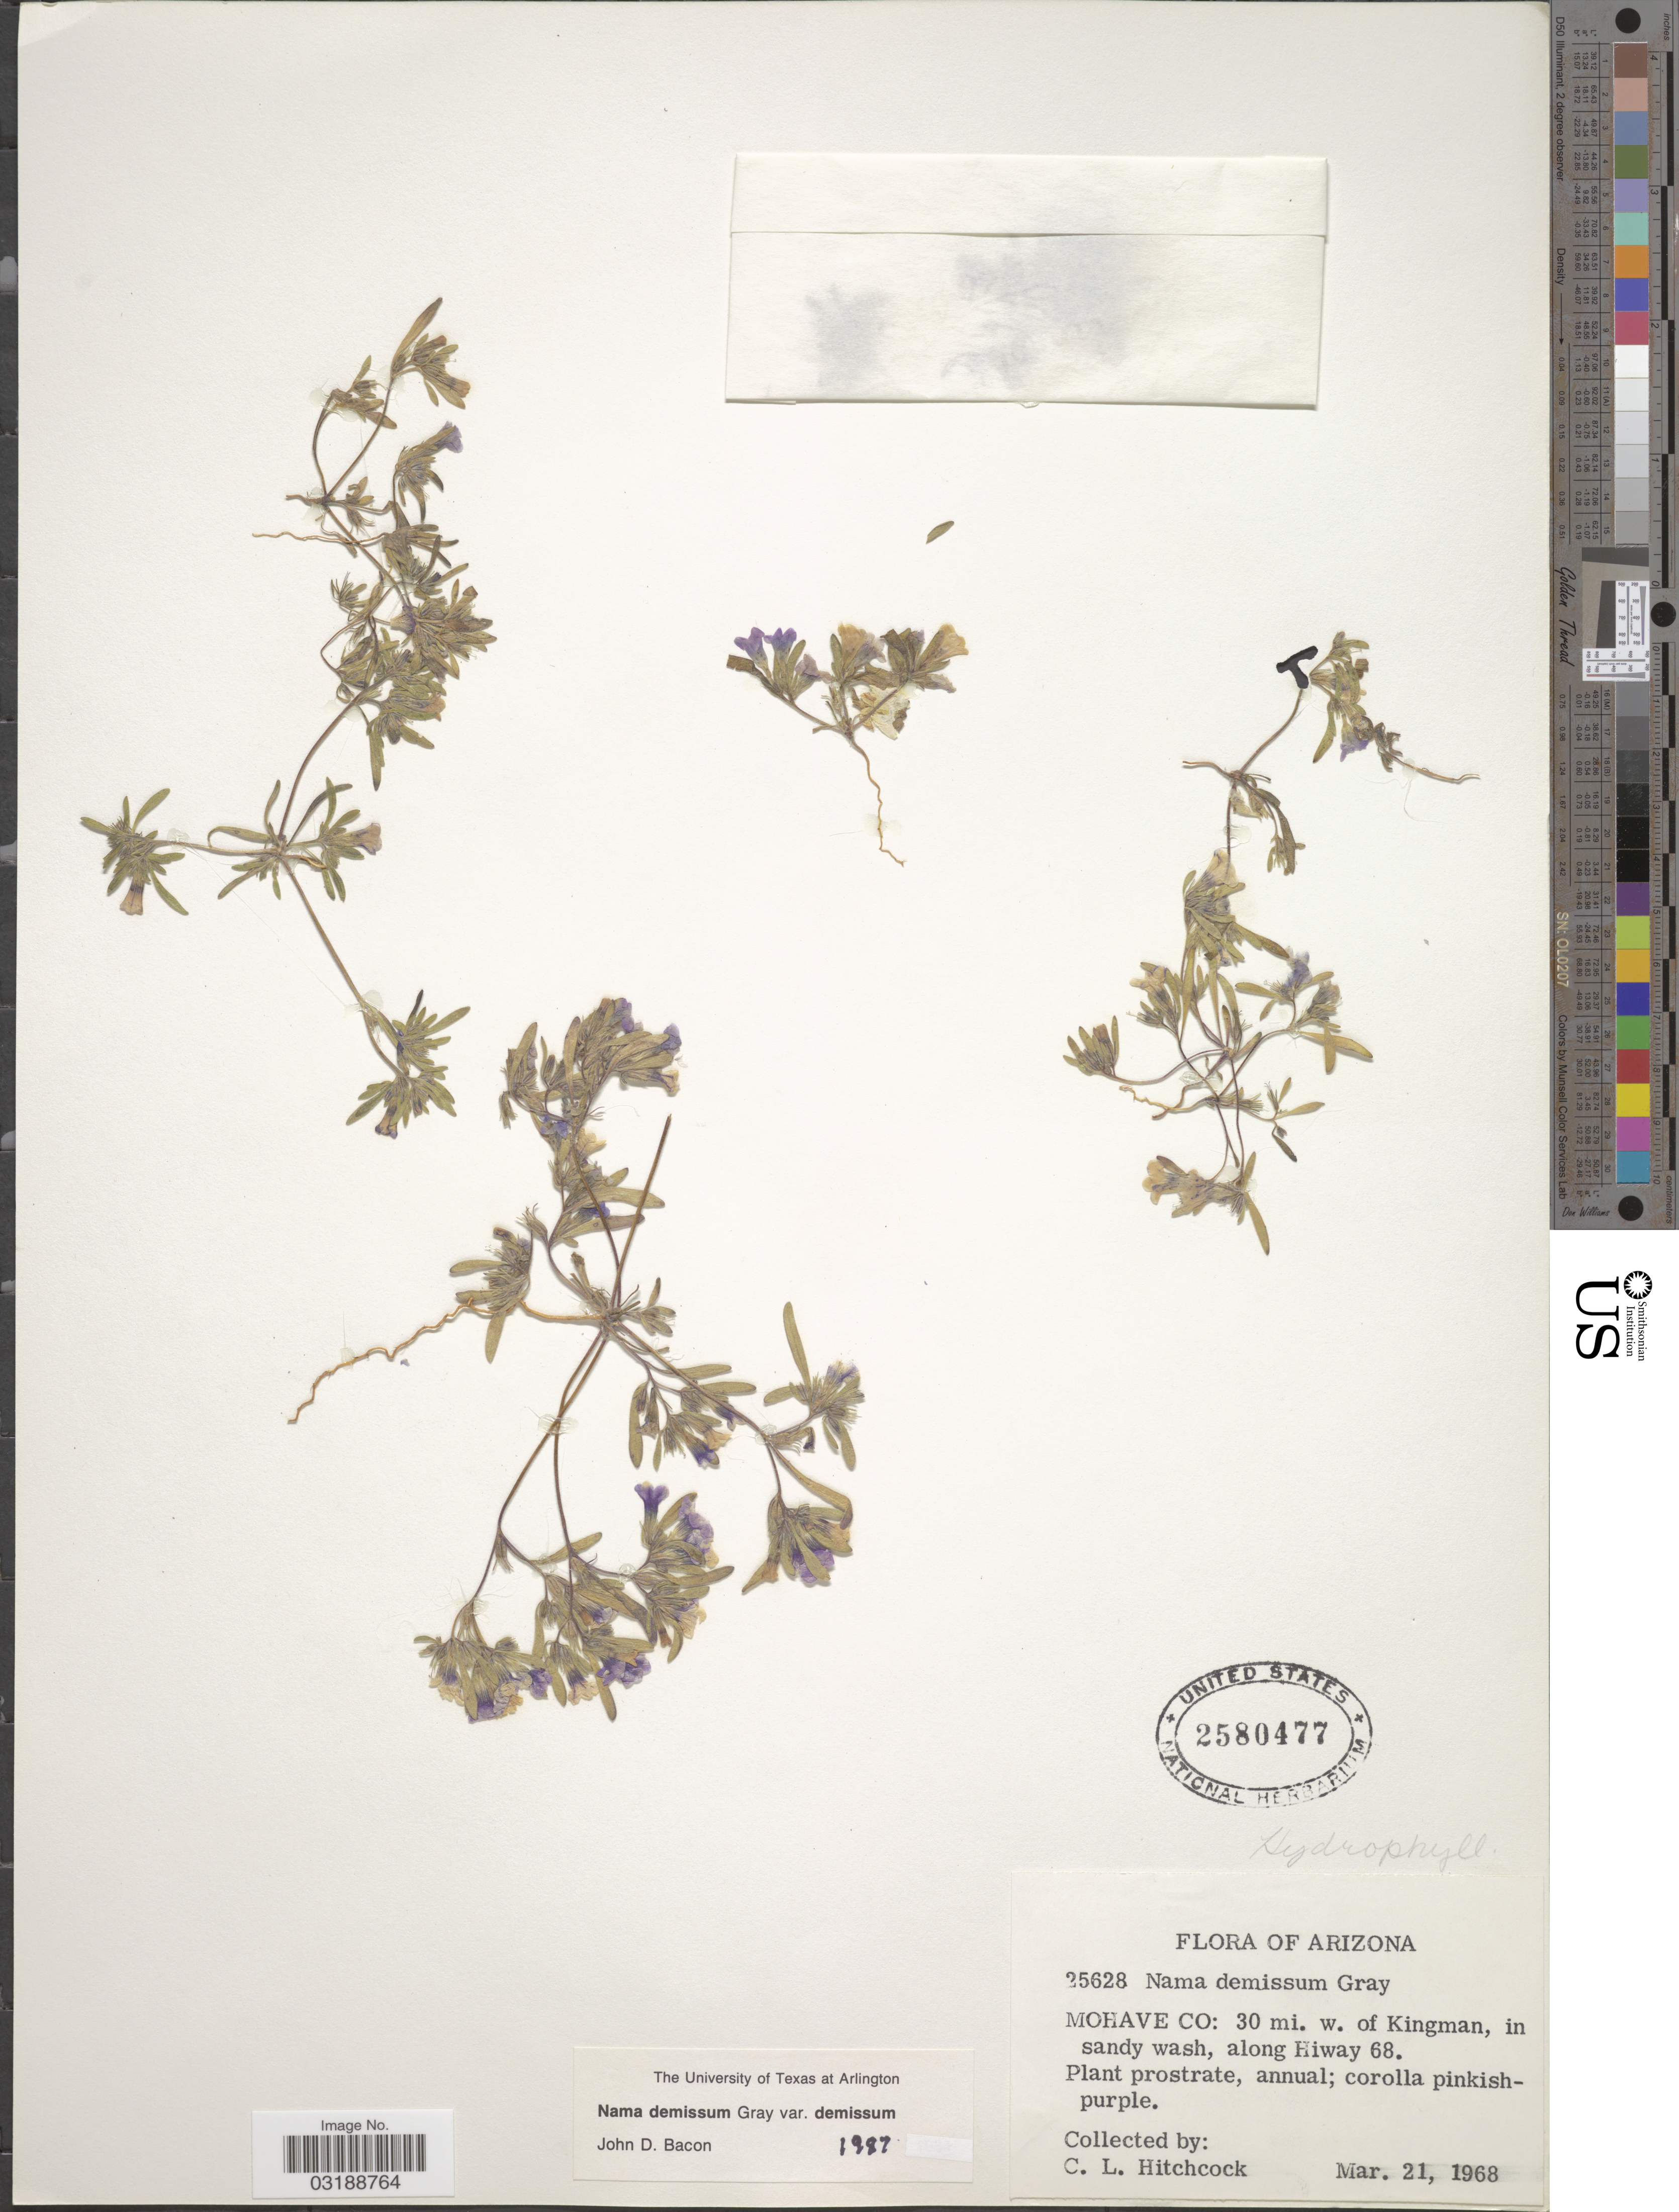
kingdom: Plantae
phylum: Tracheophyta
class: Magnoliopsida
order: Boraginales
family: Namaceae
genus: Nama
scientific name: Nama demissa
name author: A. Gray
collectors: C. L. Hitchcock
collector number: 25628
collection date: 1968-03-21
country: United States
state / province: Arizona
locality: Mohave Co: 30 mi. w. of Kingman, in sandy wash, along Hiway 68.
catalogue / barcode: US 2580477